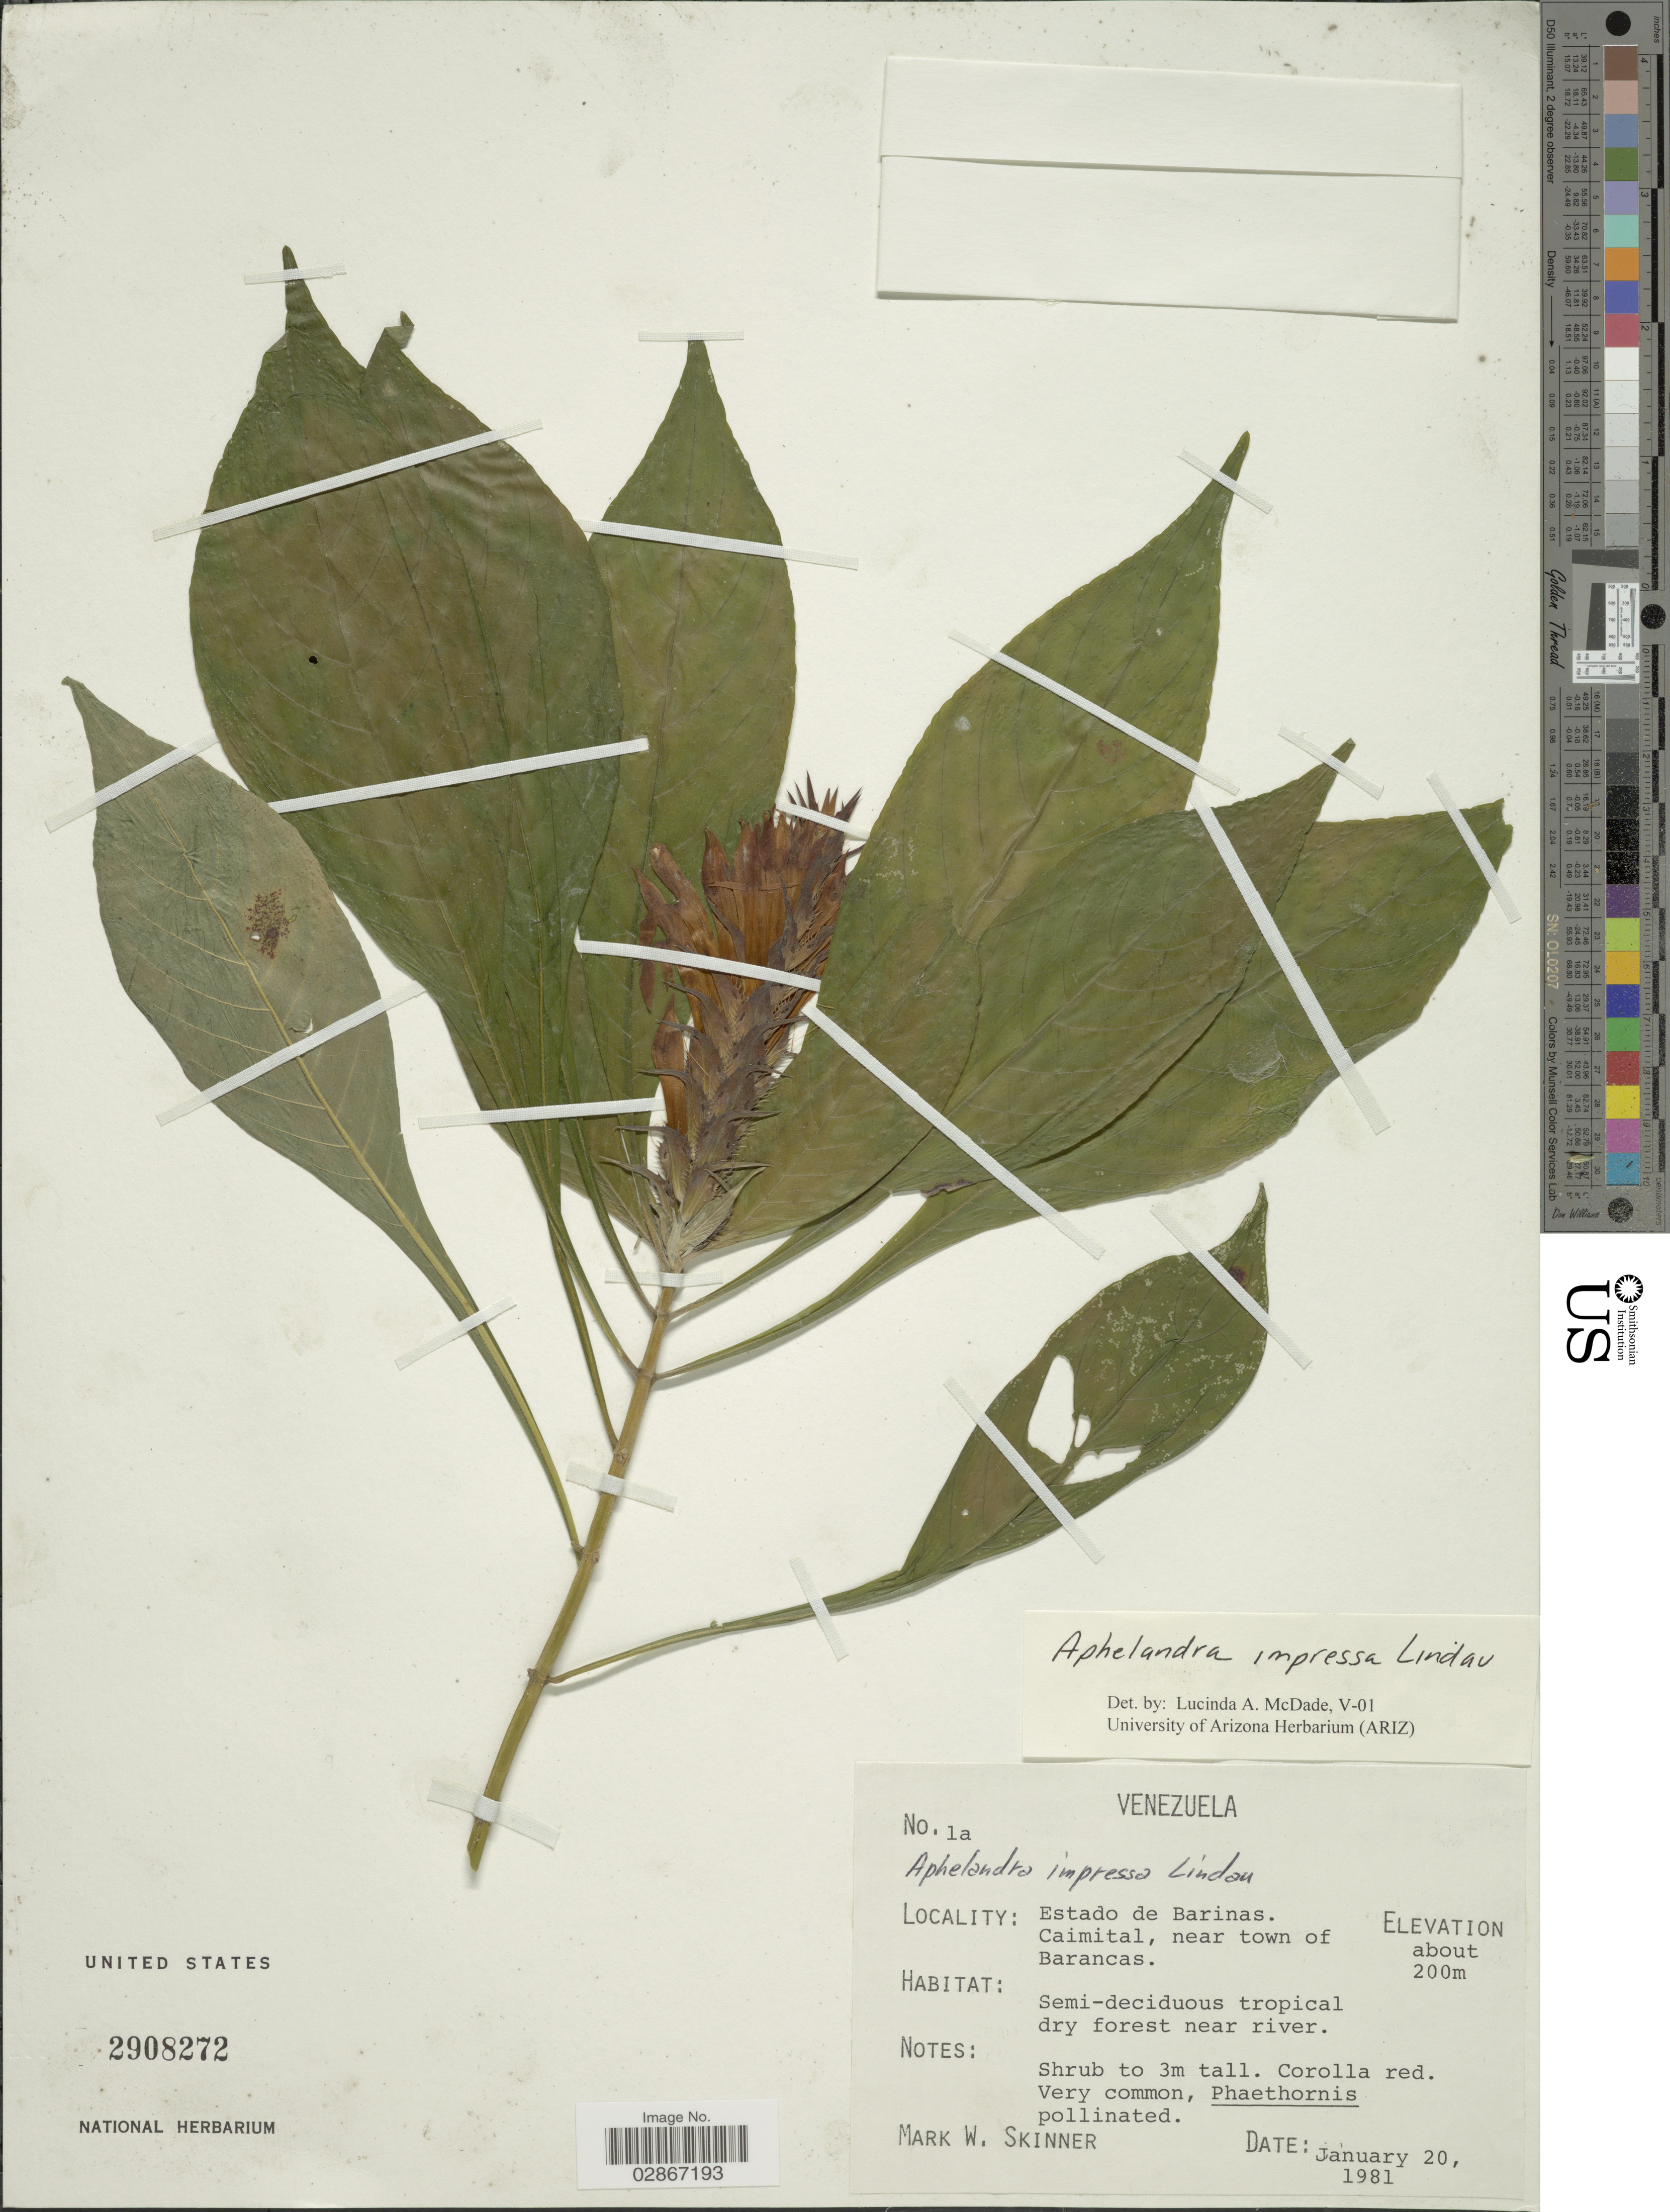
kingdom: Plantae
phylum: Tracheophyta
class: Magnoliopsida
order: Lamiales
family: Acanthaceae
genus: Aphelandra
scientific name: Aphelandra impressa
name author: Lindau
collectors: M. Skinner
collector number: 1a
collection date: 1981-01-20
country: Venezuela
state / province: Barinas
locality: Caimital, near town of Barancas.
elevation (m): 200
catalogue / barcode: US 2908272